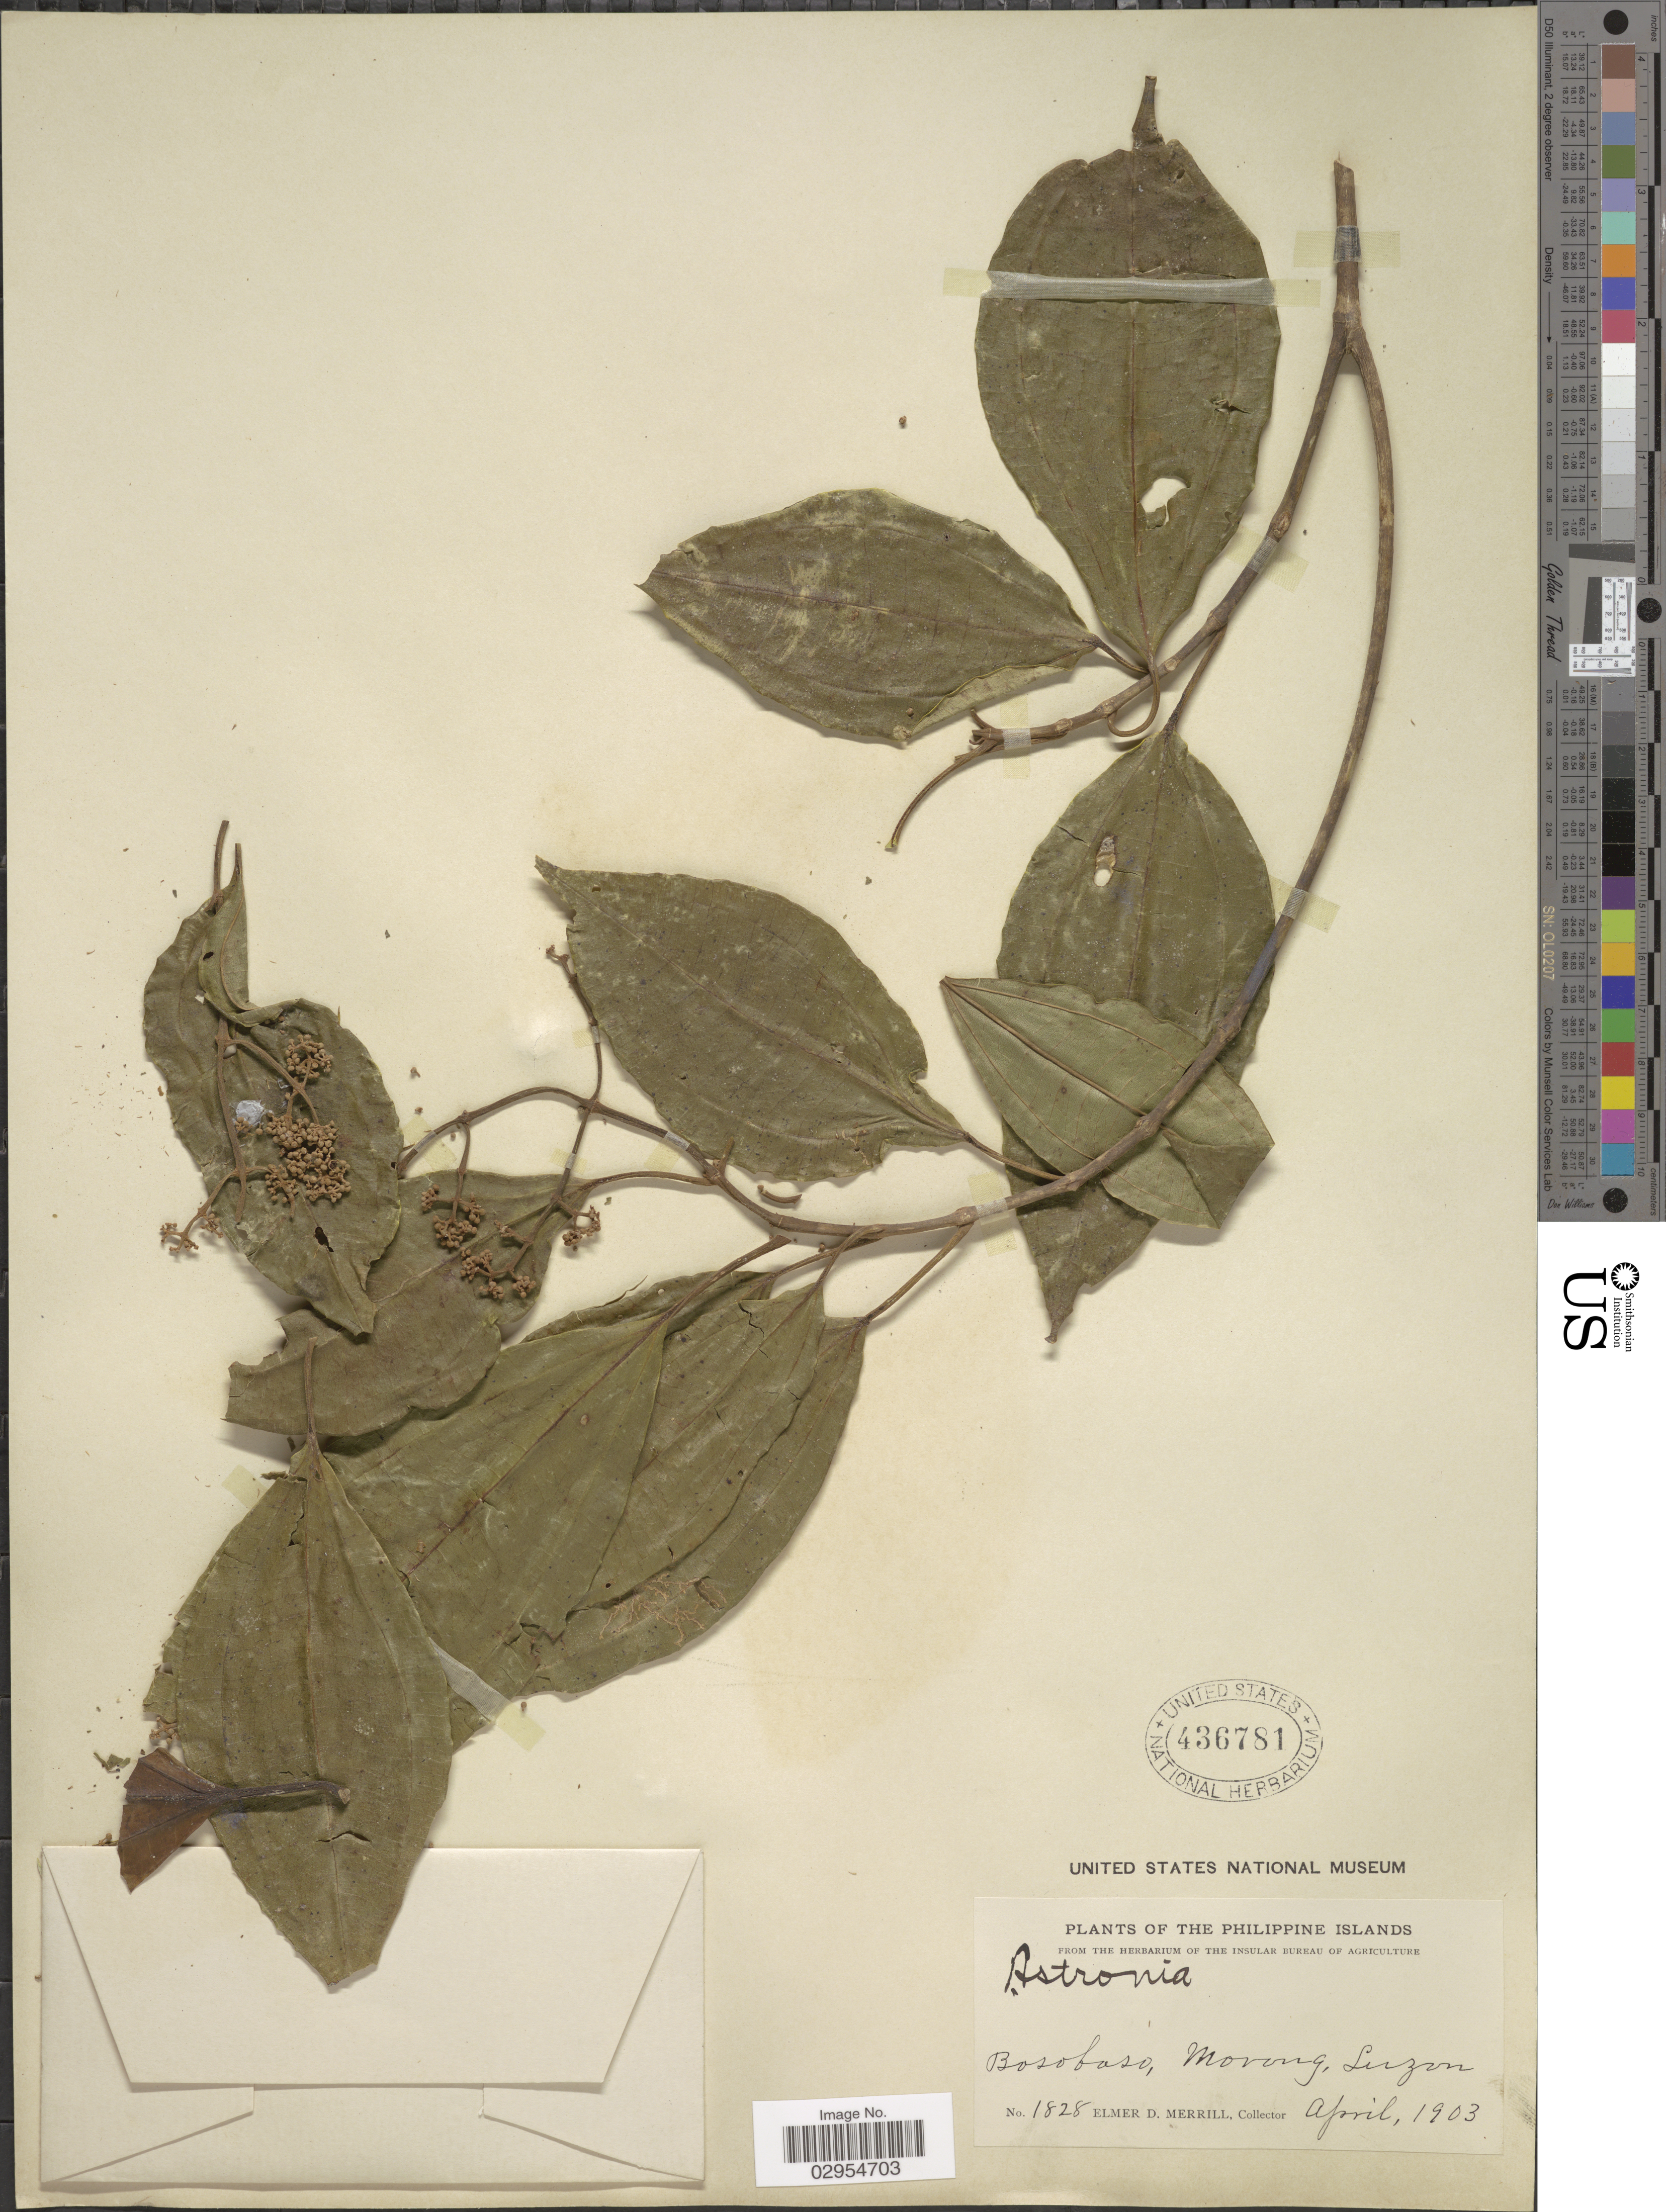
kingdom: Plantae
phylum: Tracheophyta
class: Magnoliopsida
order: Myrtales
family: Melastomataceae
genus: Astronia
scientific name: Astronia rolfei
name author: S. Vidal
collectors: E. D. Merrill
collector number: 1828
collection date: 1903-04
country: Philippines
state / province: Central Luzon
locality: Bosoboso, Morong, Luzon.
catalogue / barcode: US 436781